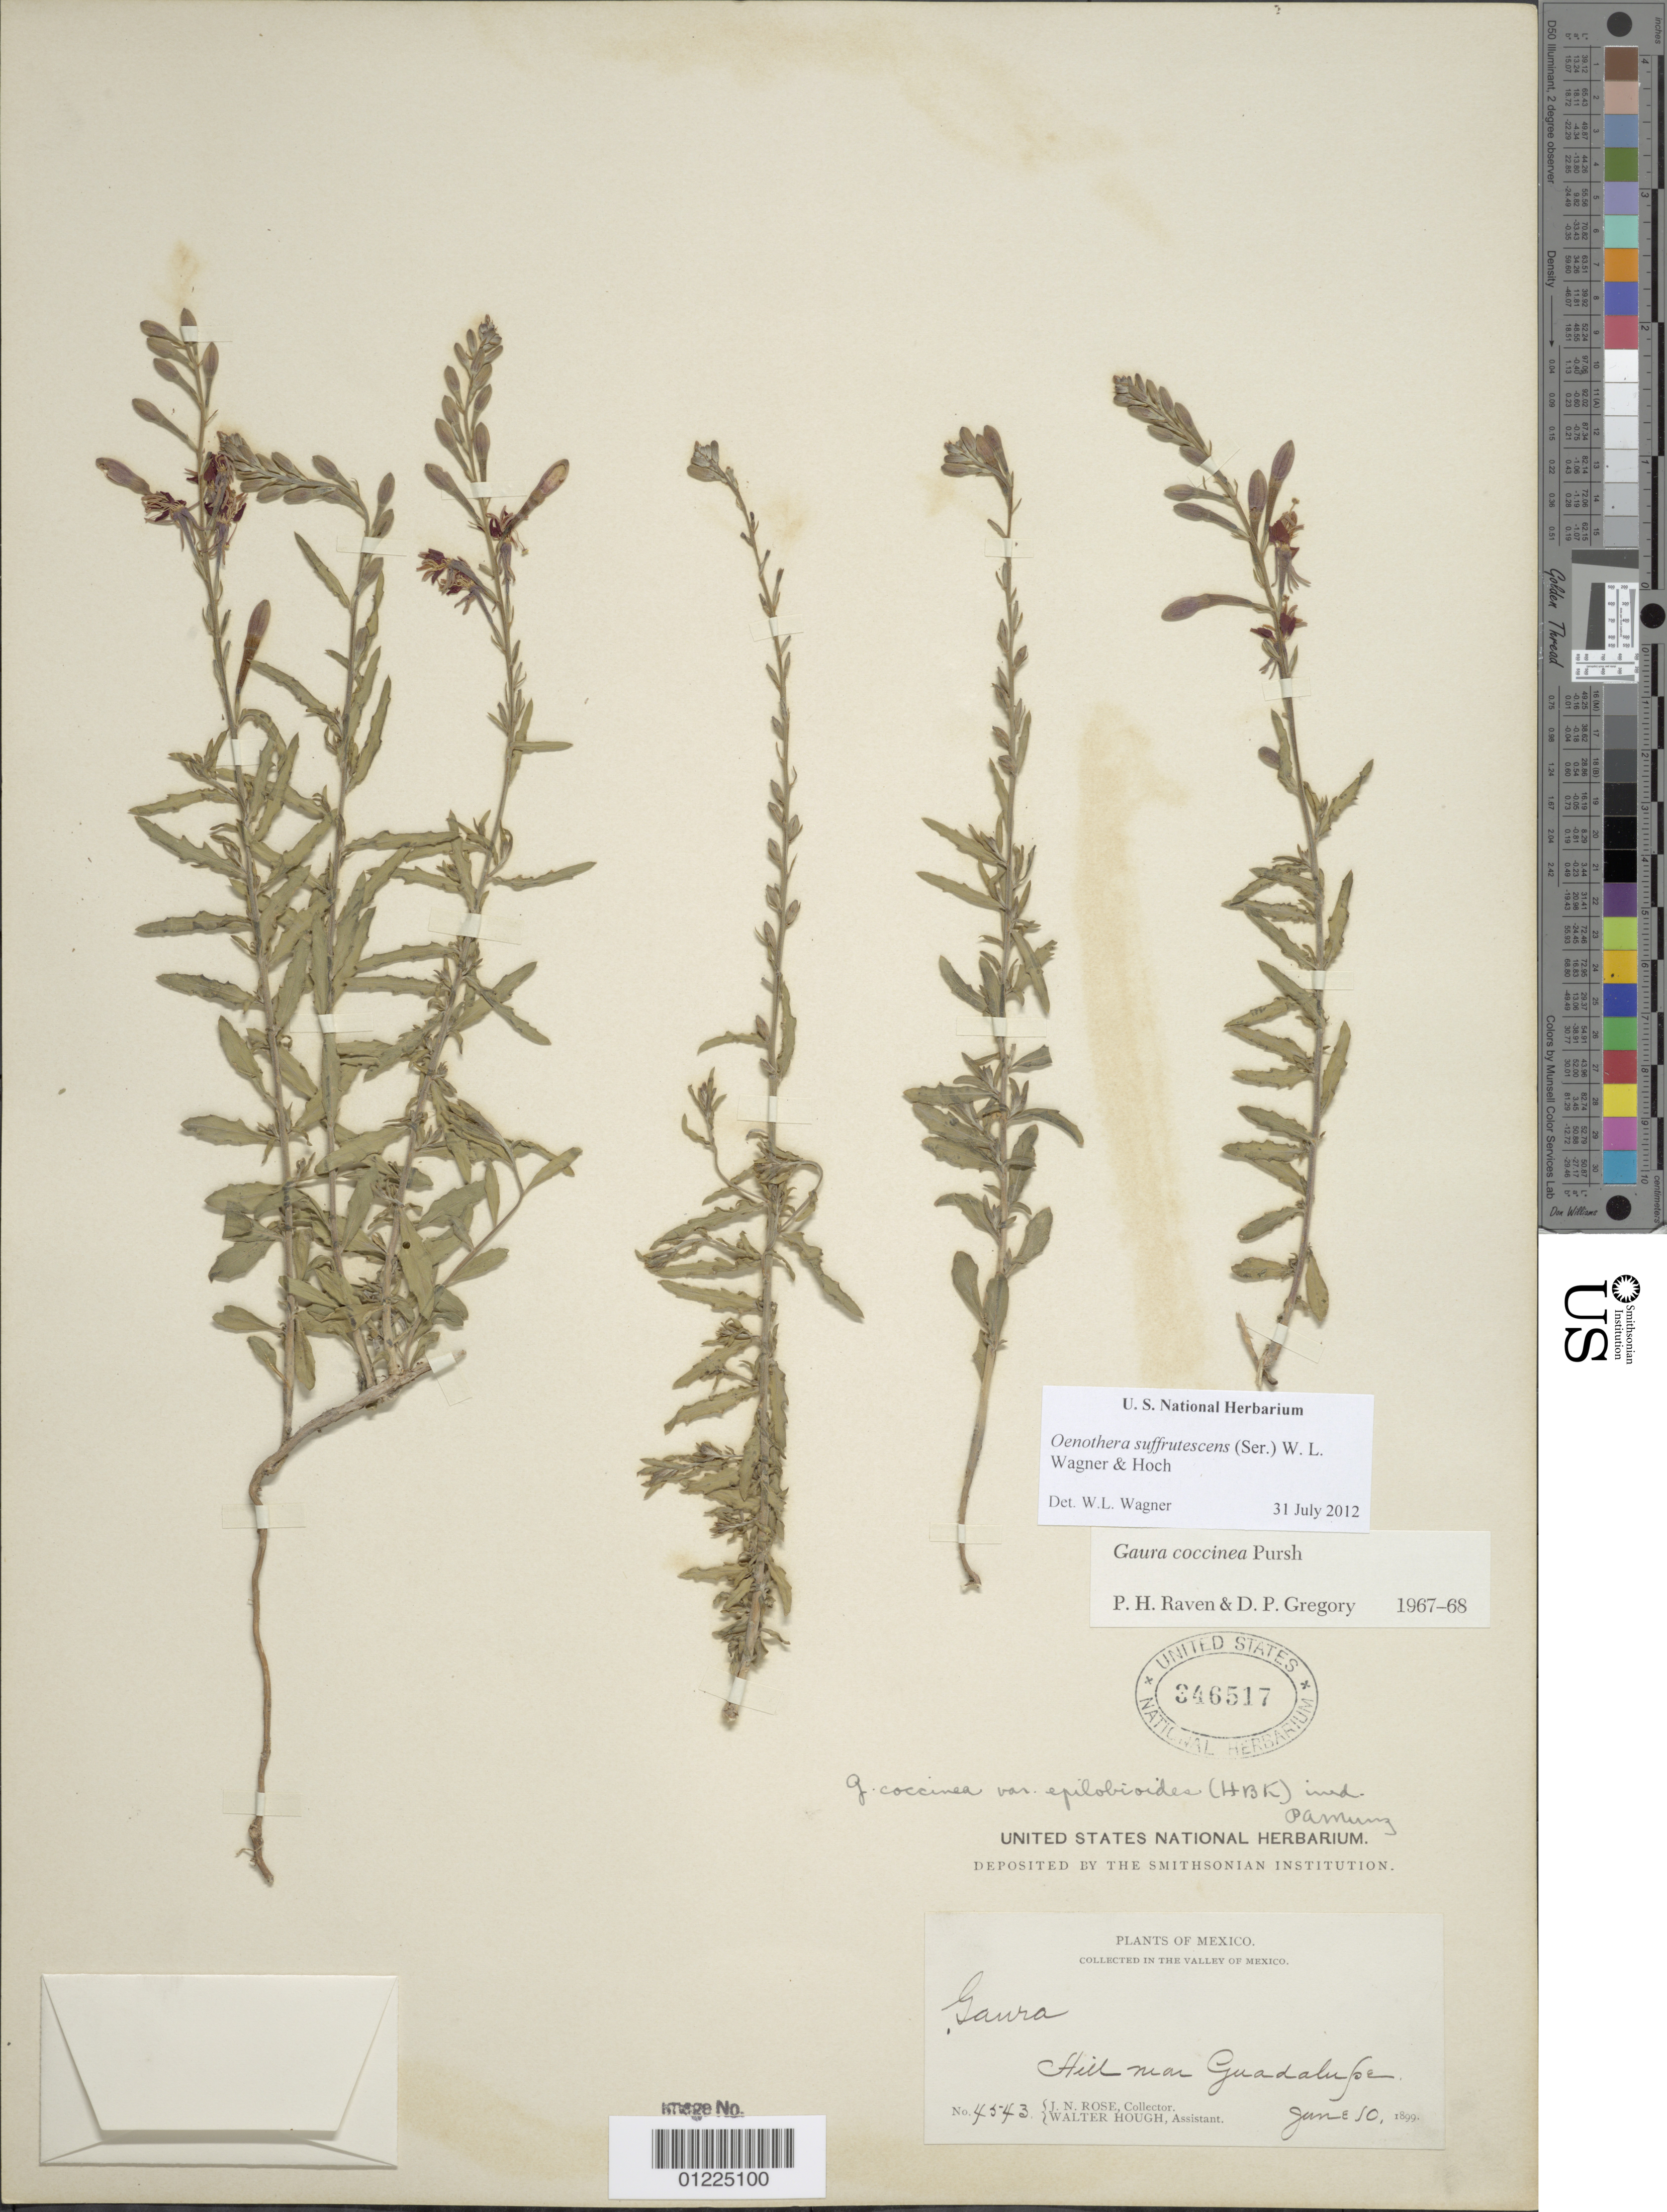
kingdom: Plantae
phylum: Tracheophyta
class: Magnoliopsida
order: Myrtales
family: Onagraceae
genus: Oenothera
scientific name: Oenothera suffrutescens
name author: (Ser.) W.L. Wagner & Hoch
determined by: Wagner, W. L., (BOT), Smithsonian Institution - National Museum of Natural History (UNITED STATES)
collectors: J. N. Rose & W. Hough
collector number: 4543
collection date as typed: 10 Jun 1899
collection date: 1899-06-10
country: Mexico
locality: Guadalupe in the Valley of Mexico.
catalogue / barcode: US 346517